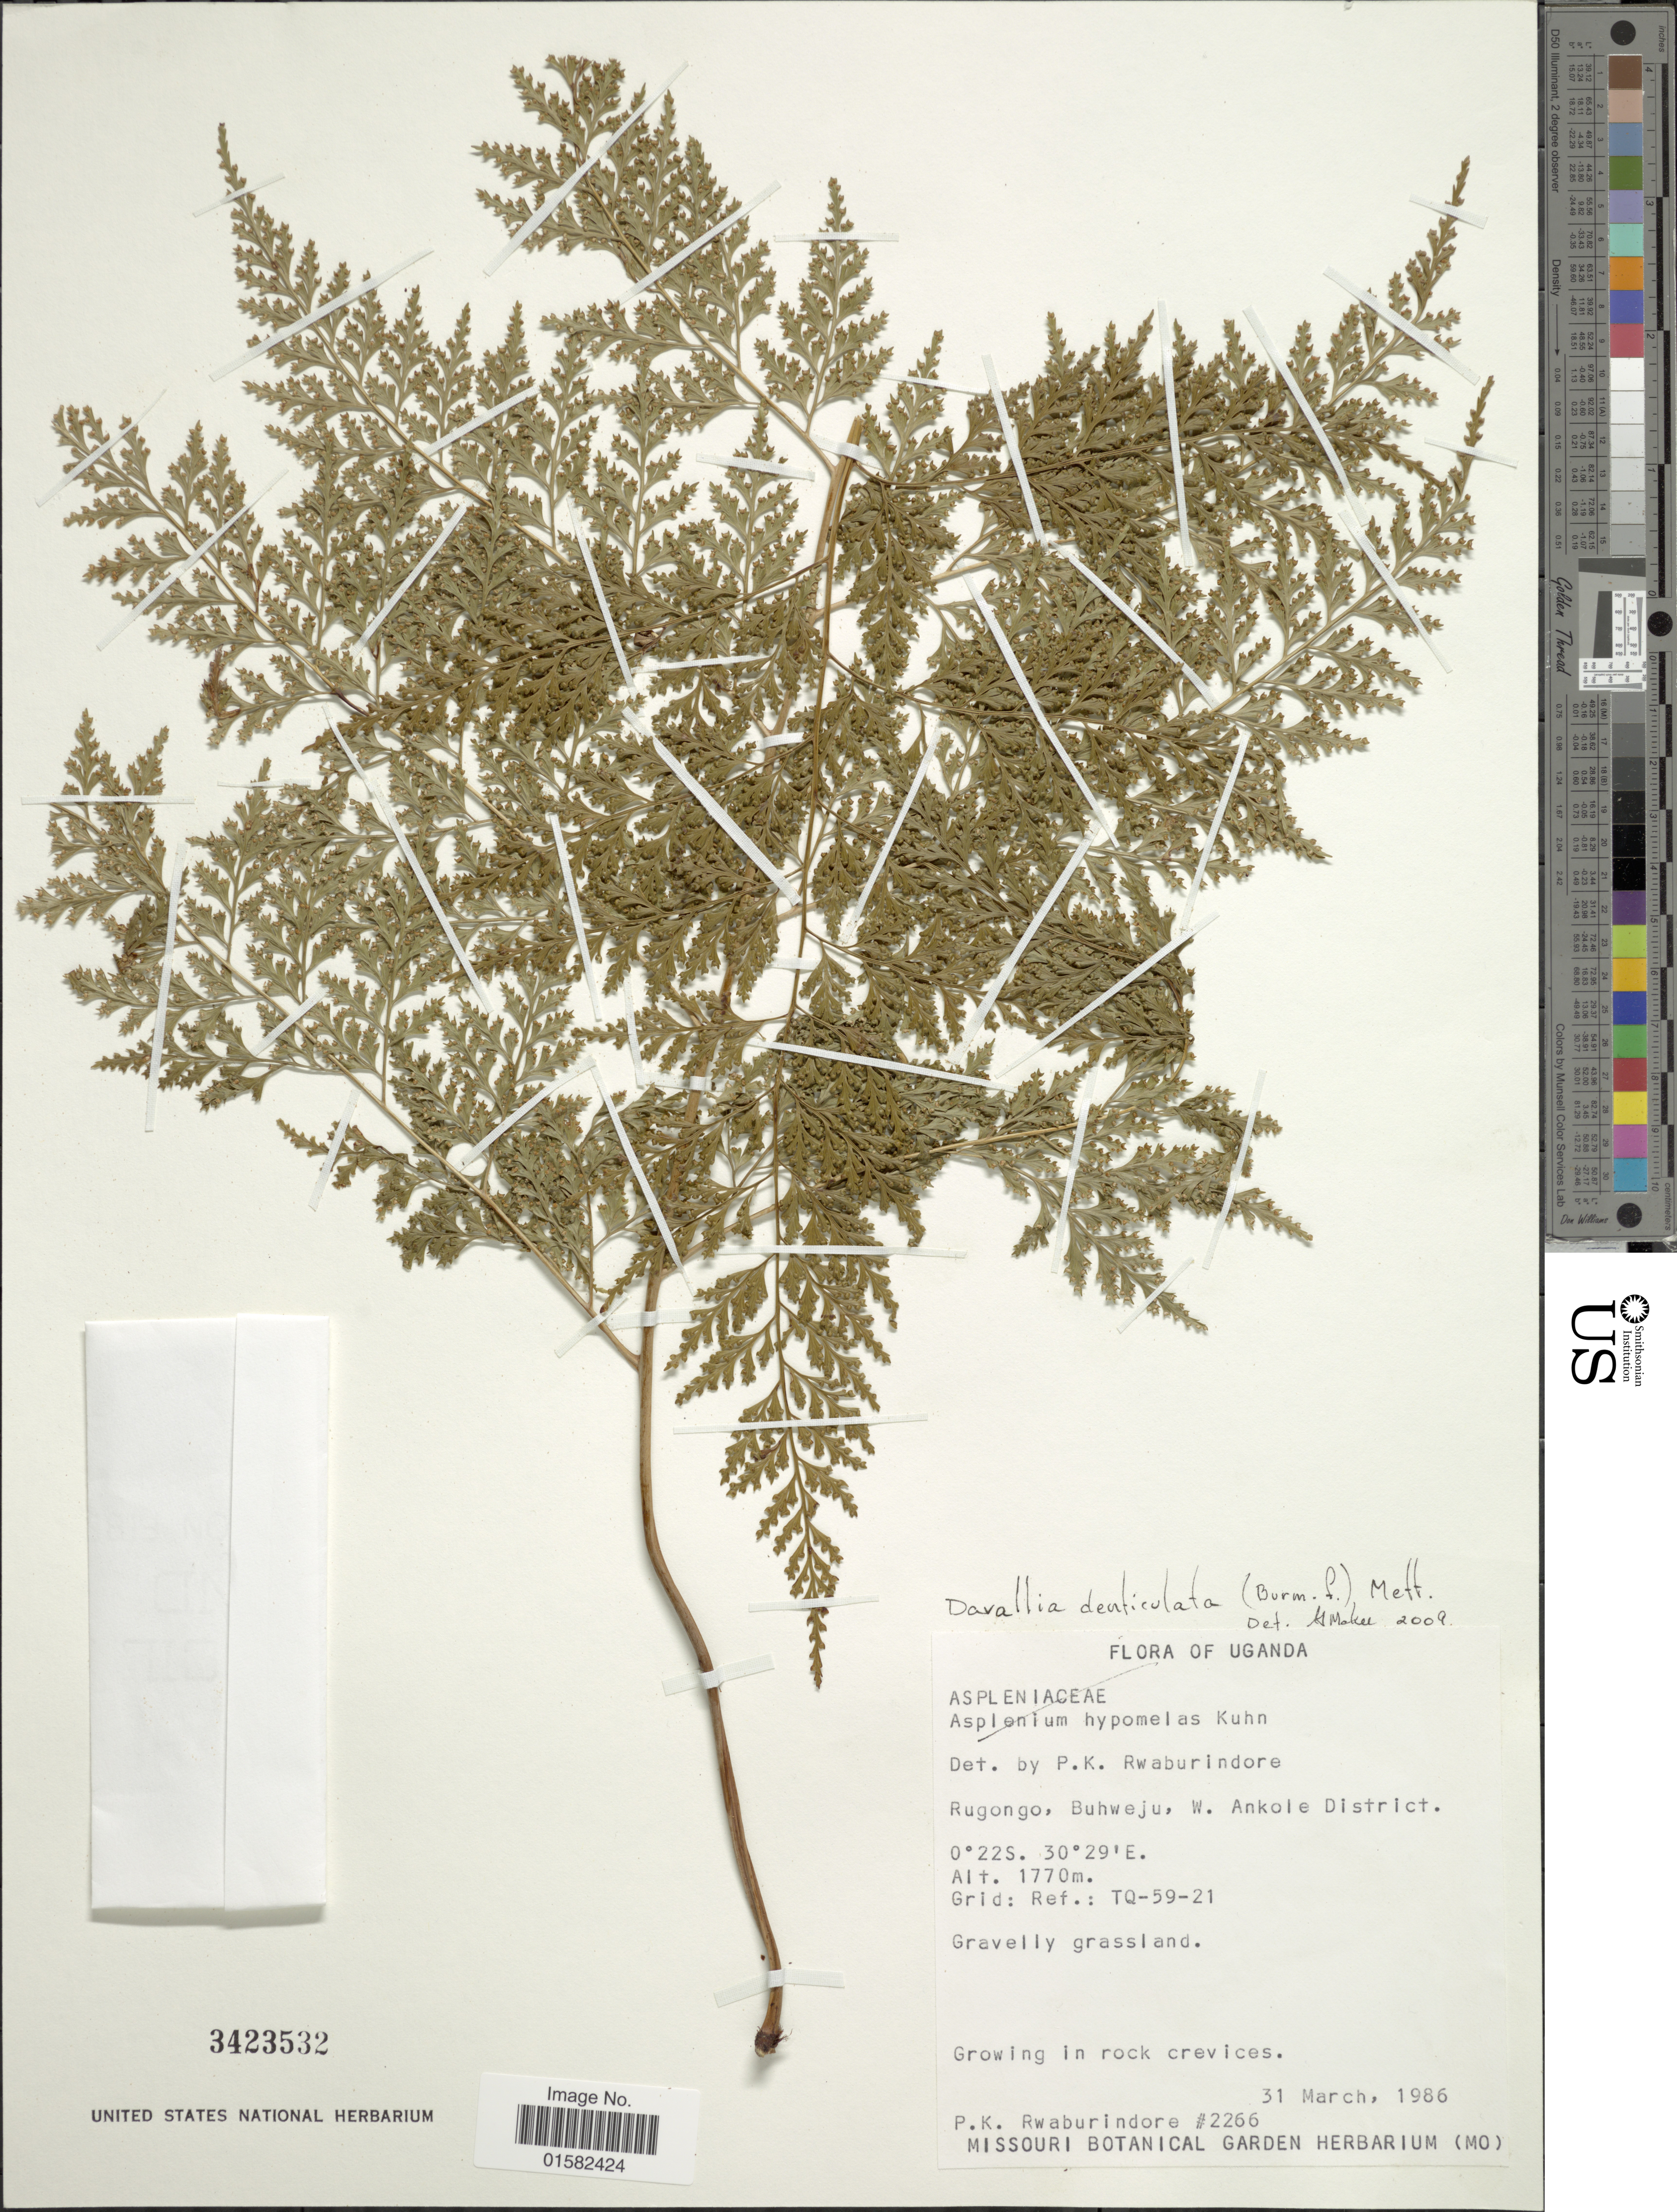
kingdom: Plantae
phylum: Tracheophyta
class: Polypodiopsida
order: Polypodiales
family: Davalliaceae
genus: Wibelia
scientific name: Wibelia denticulata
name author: (Burm. f.) M. Kato & Tsutsumi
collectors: P. Rwaburindore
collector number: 2266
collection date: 1986-03-31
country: Uganda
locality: Rugongo, Buhweju, W. Ankole District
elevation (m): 1770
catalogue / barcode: US 3423532